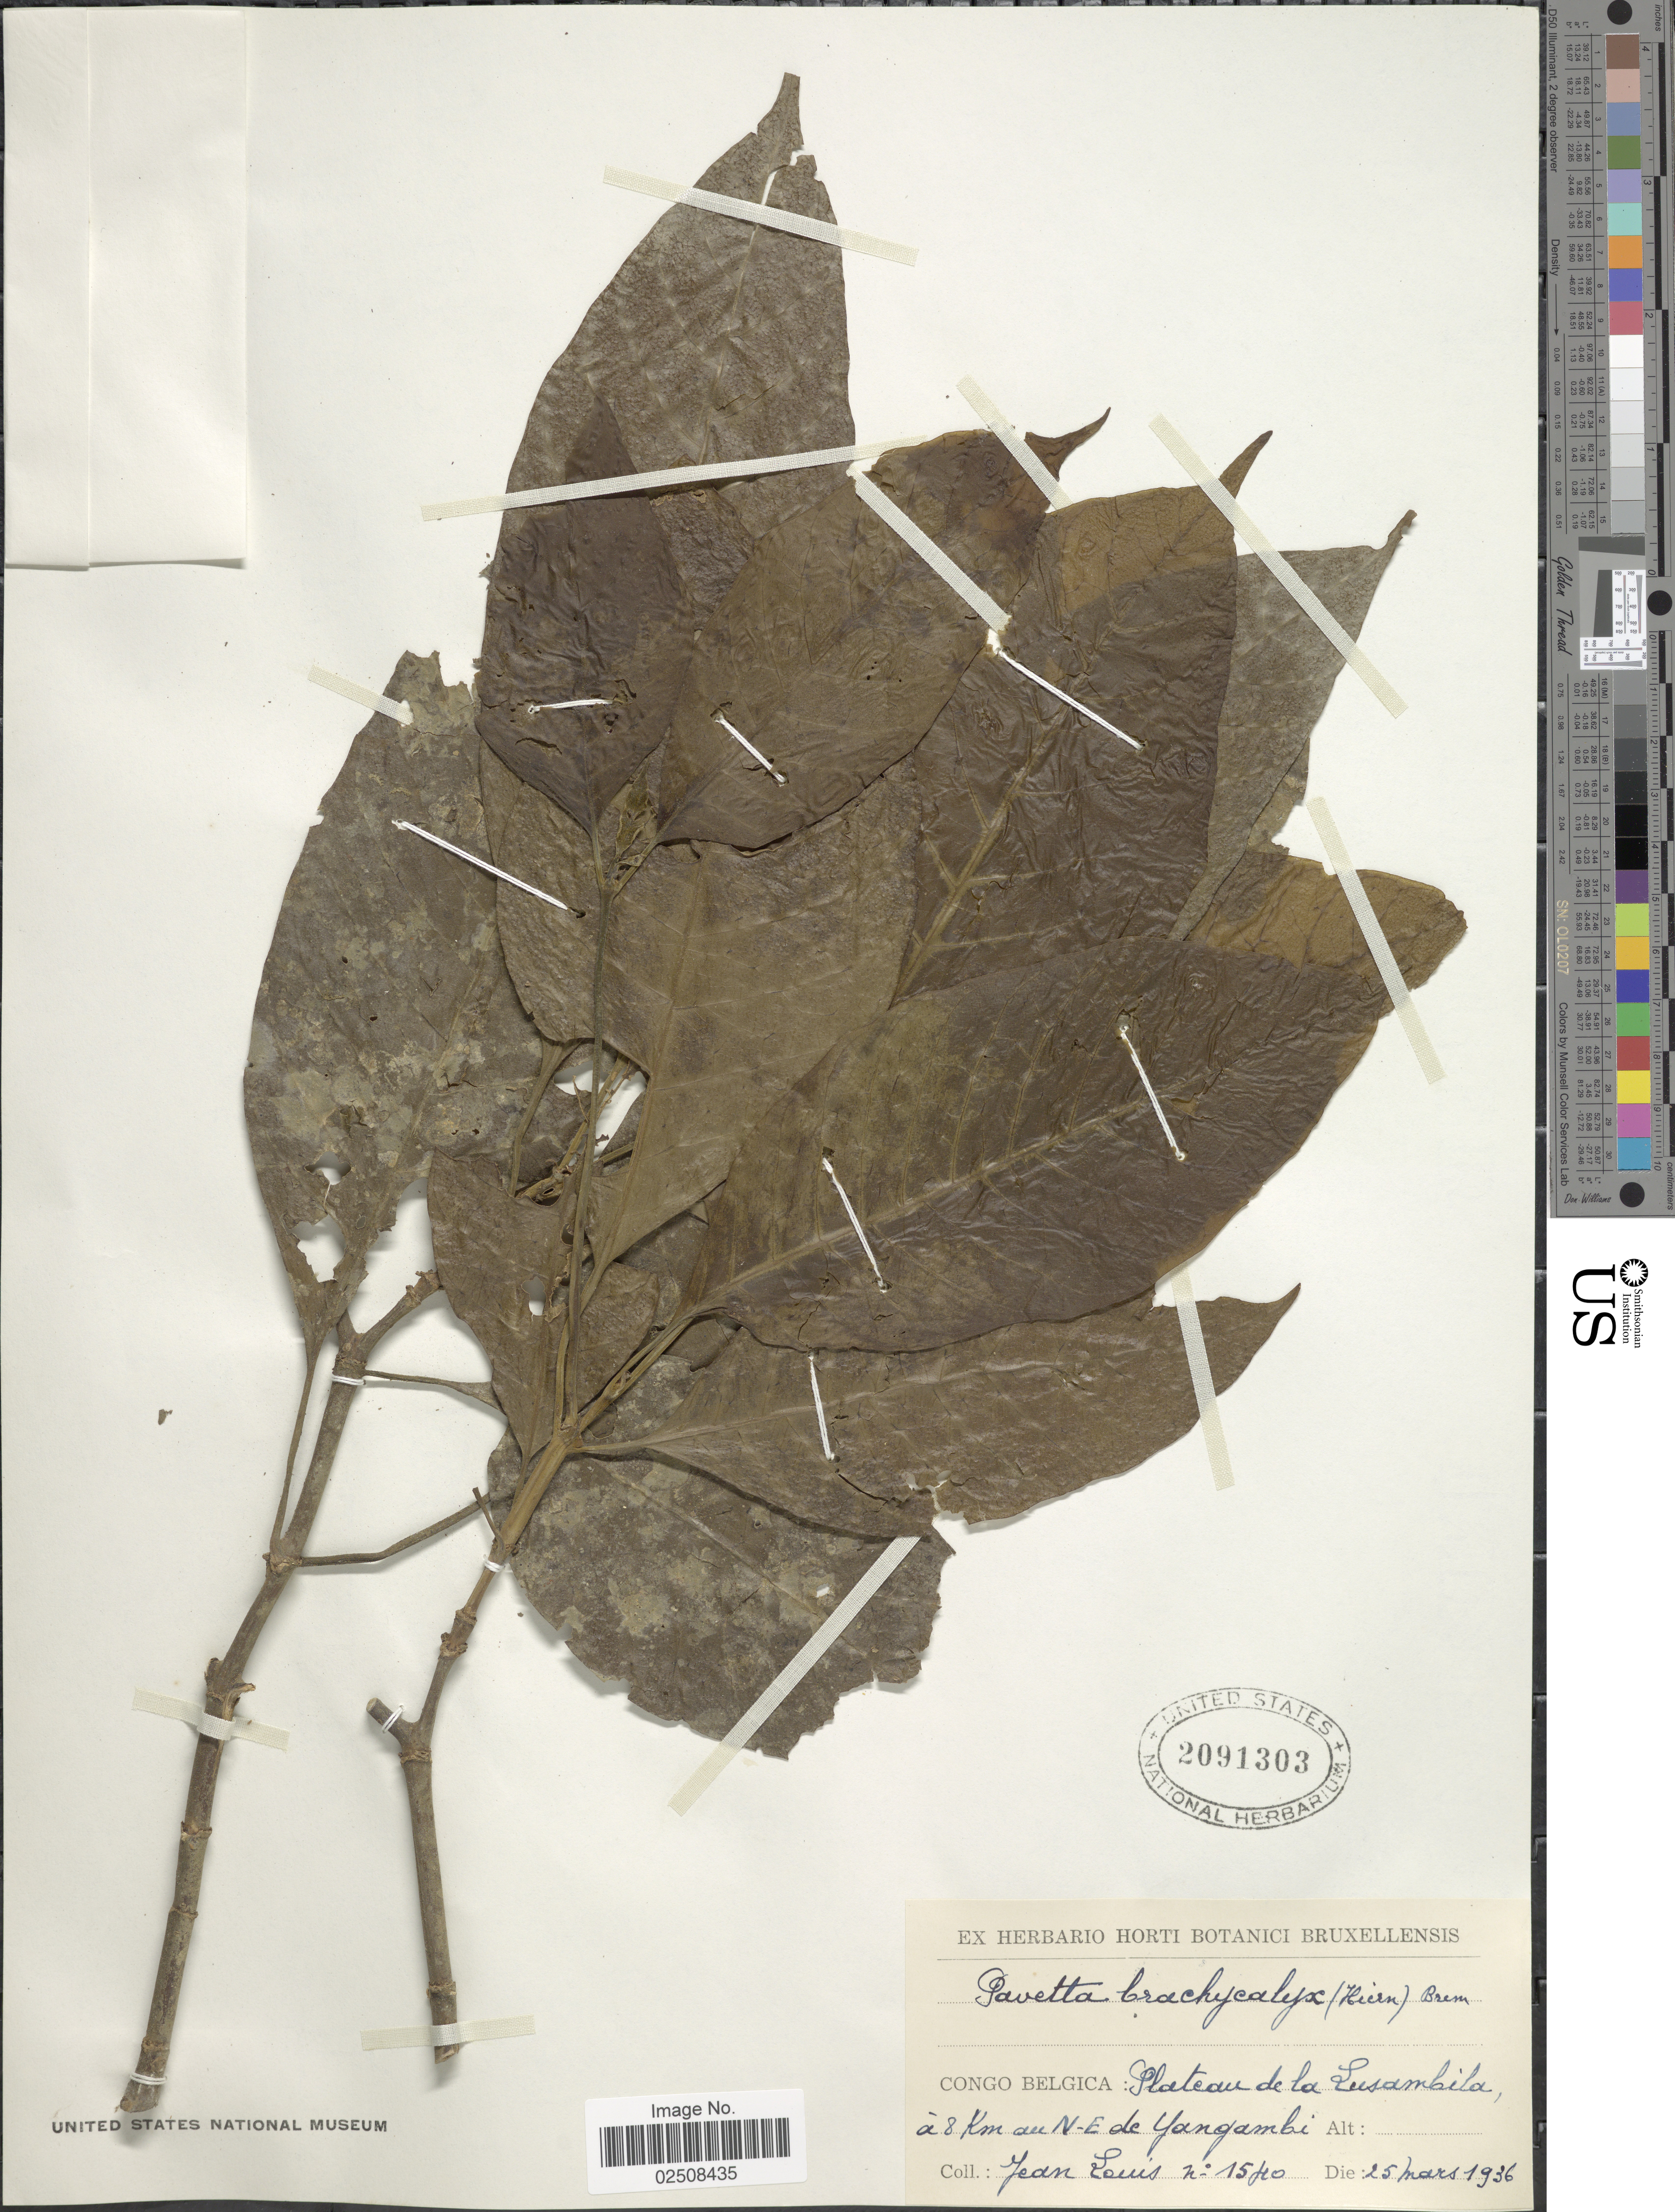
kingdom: Plantae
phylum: Tracheophyta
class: Magnoliopsida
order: Gentianales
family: Rubiaceae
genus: Pavetta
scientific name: Pavetta brachycalyx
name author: Hiern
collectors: J. Louis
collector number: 1540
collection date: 1936-03-25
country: Congo, Democratic Republic of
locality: Congo Belgica: Plateau de la Lusambila, a 8 Km du N-E de Yangambi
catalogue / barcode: US 20913030